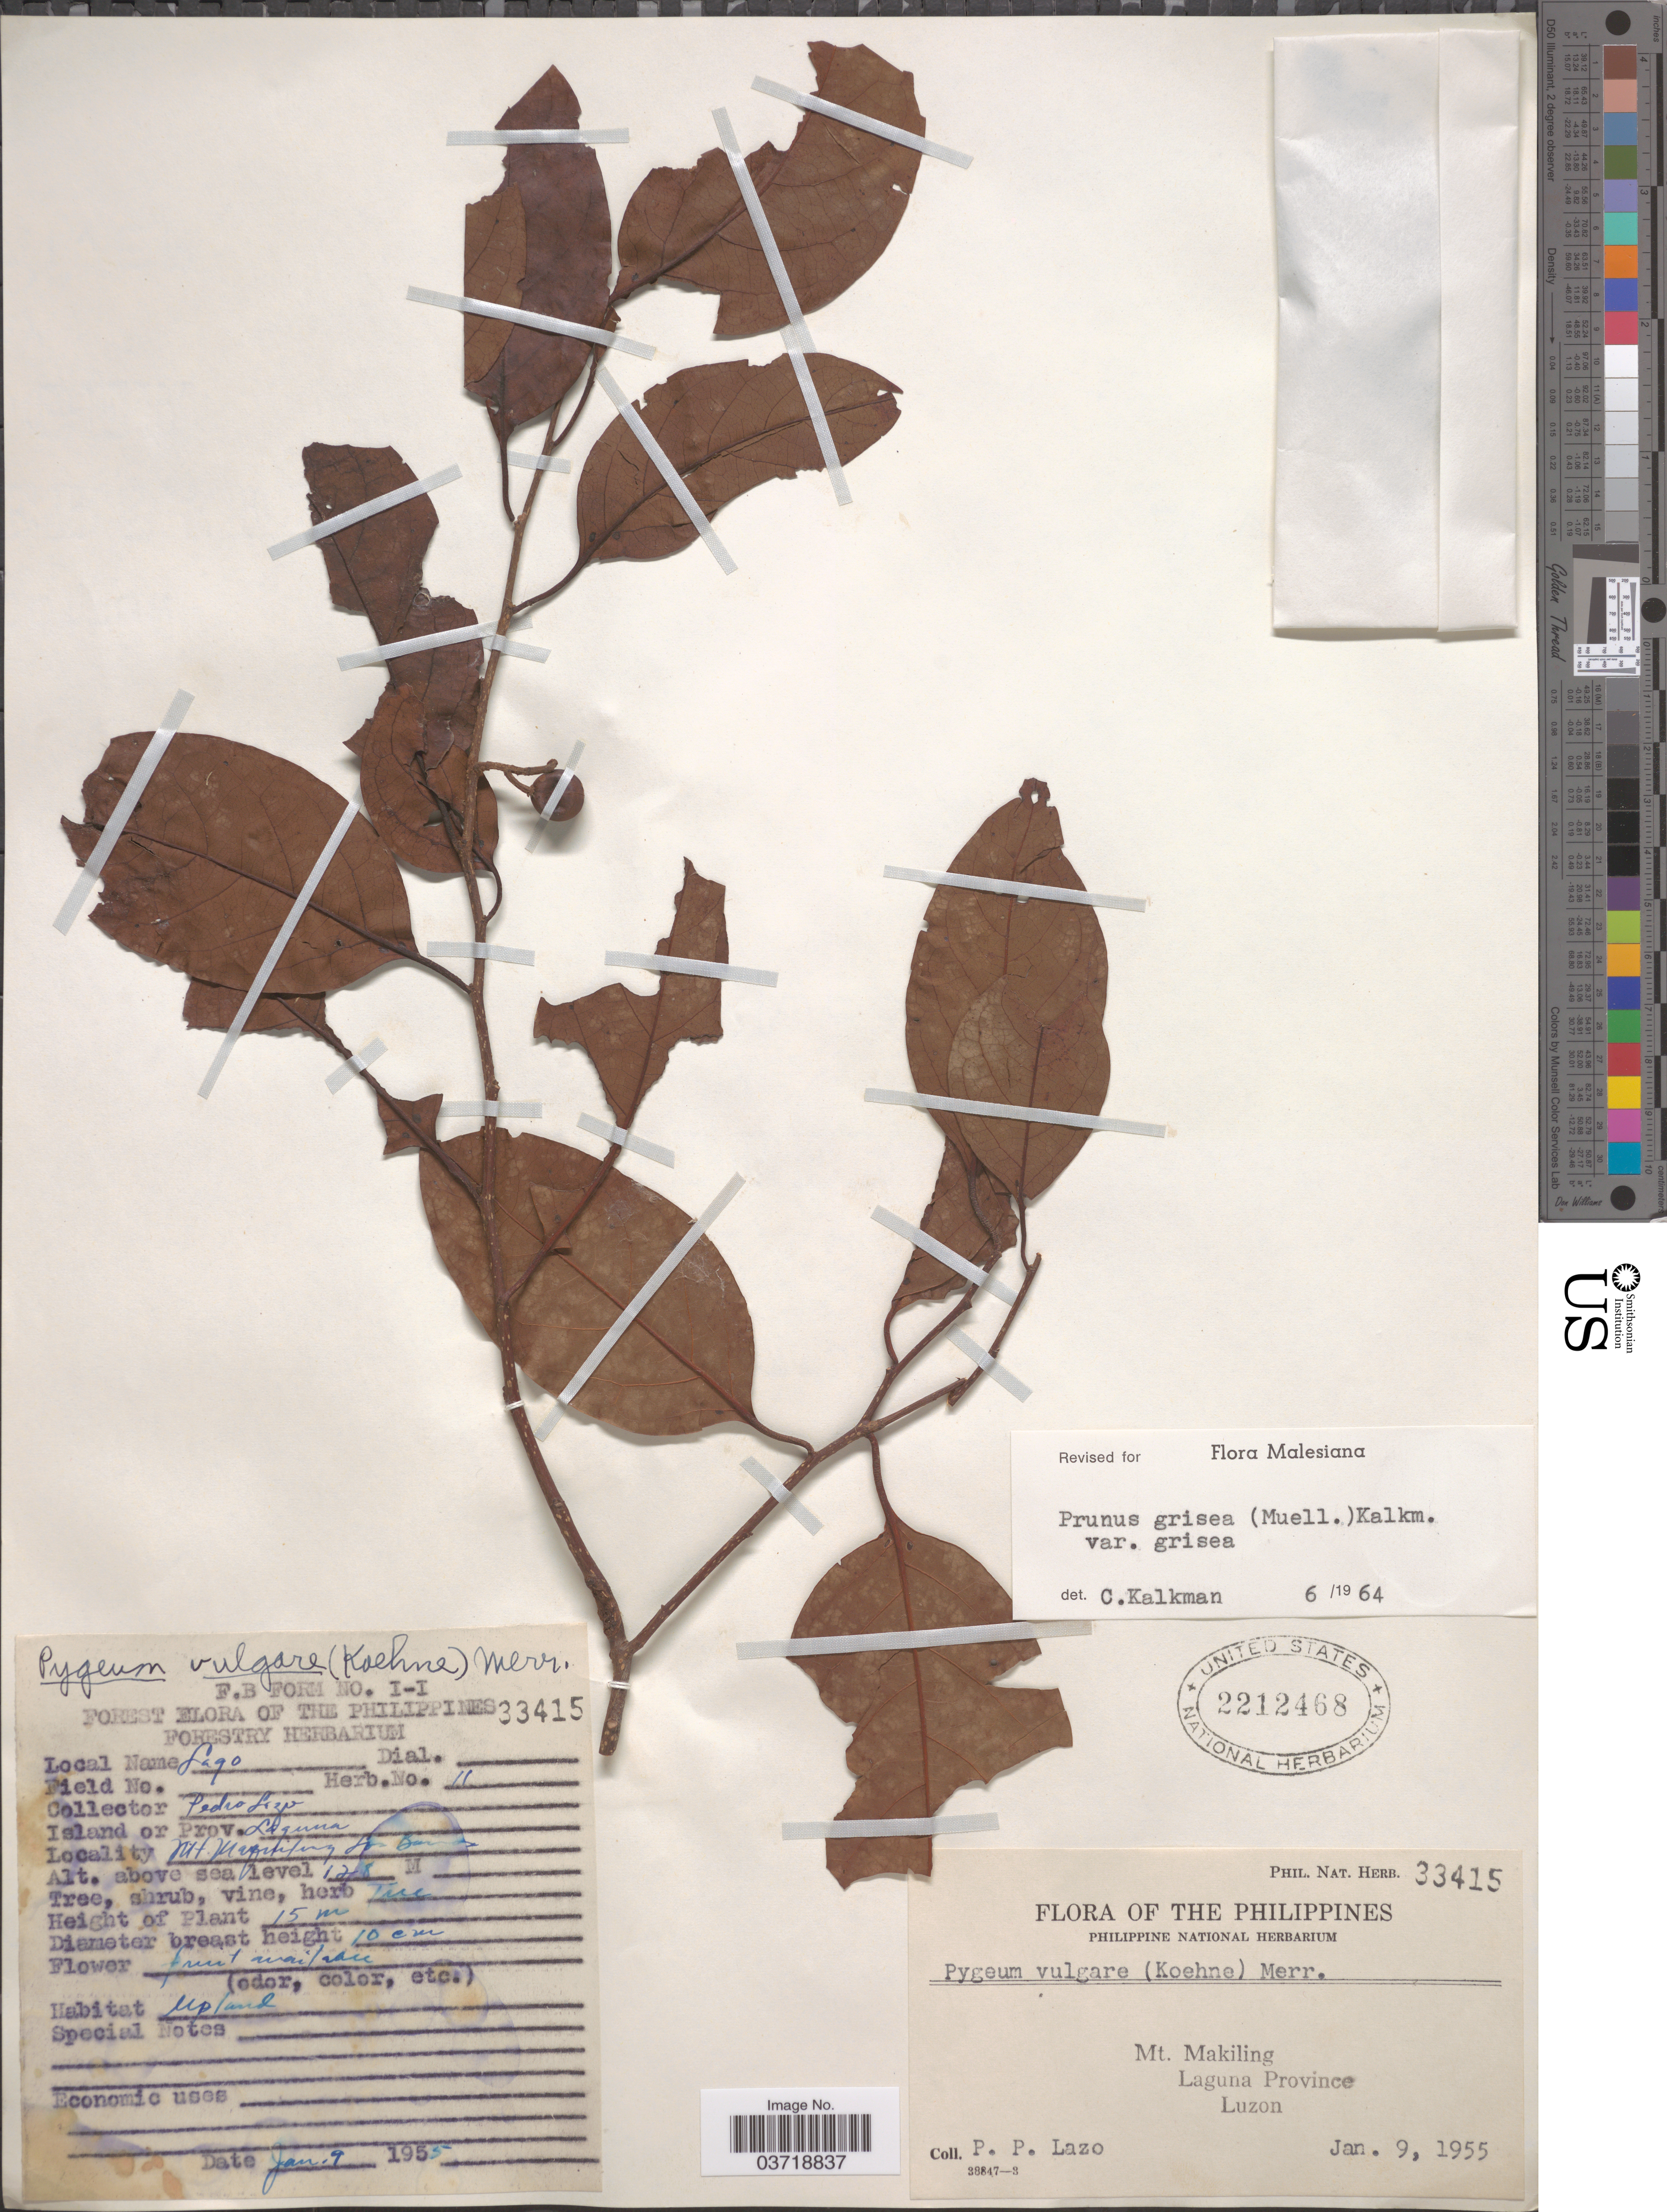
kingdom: Plantae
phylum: Tracheophyta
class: Magnoliopsida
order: Rosales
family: Rosaceae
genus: Prunus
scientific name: Prunus grisea var. grisea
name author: (Blume ex K. Müller) Kalkman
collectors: P. Lazo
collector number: Phil. Nat. Herb. 33415/ 11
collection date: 1955-01-09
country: Philippines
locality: Mt. Makiling. Laguna Province. Luzon. Los Banos.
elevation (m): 128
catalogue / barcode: US 2212468